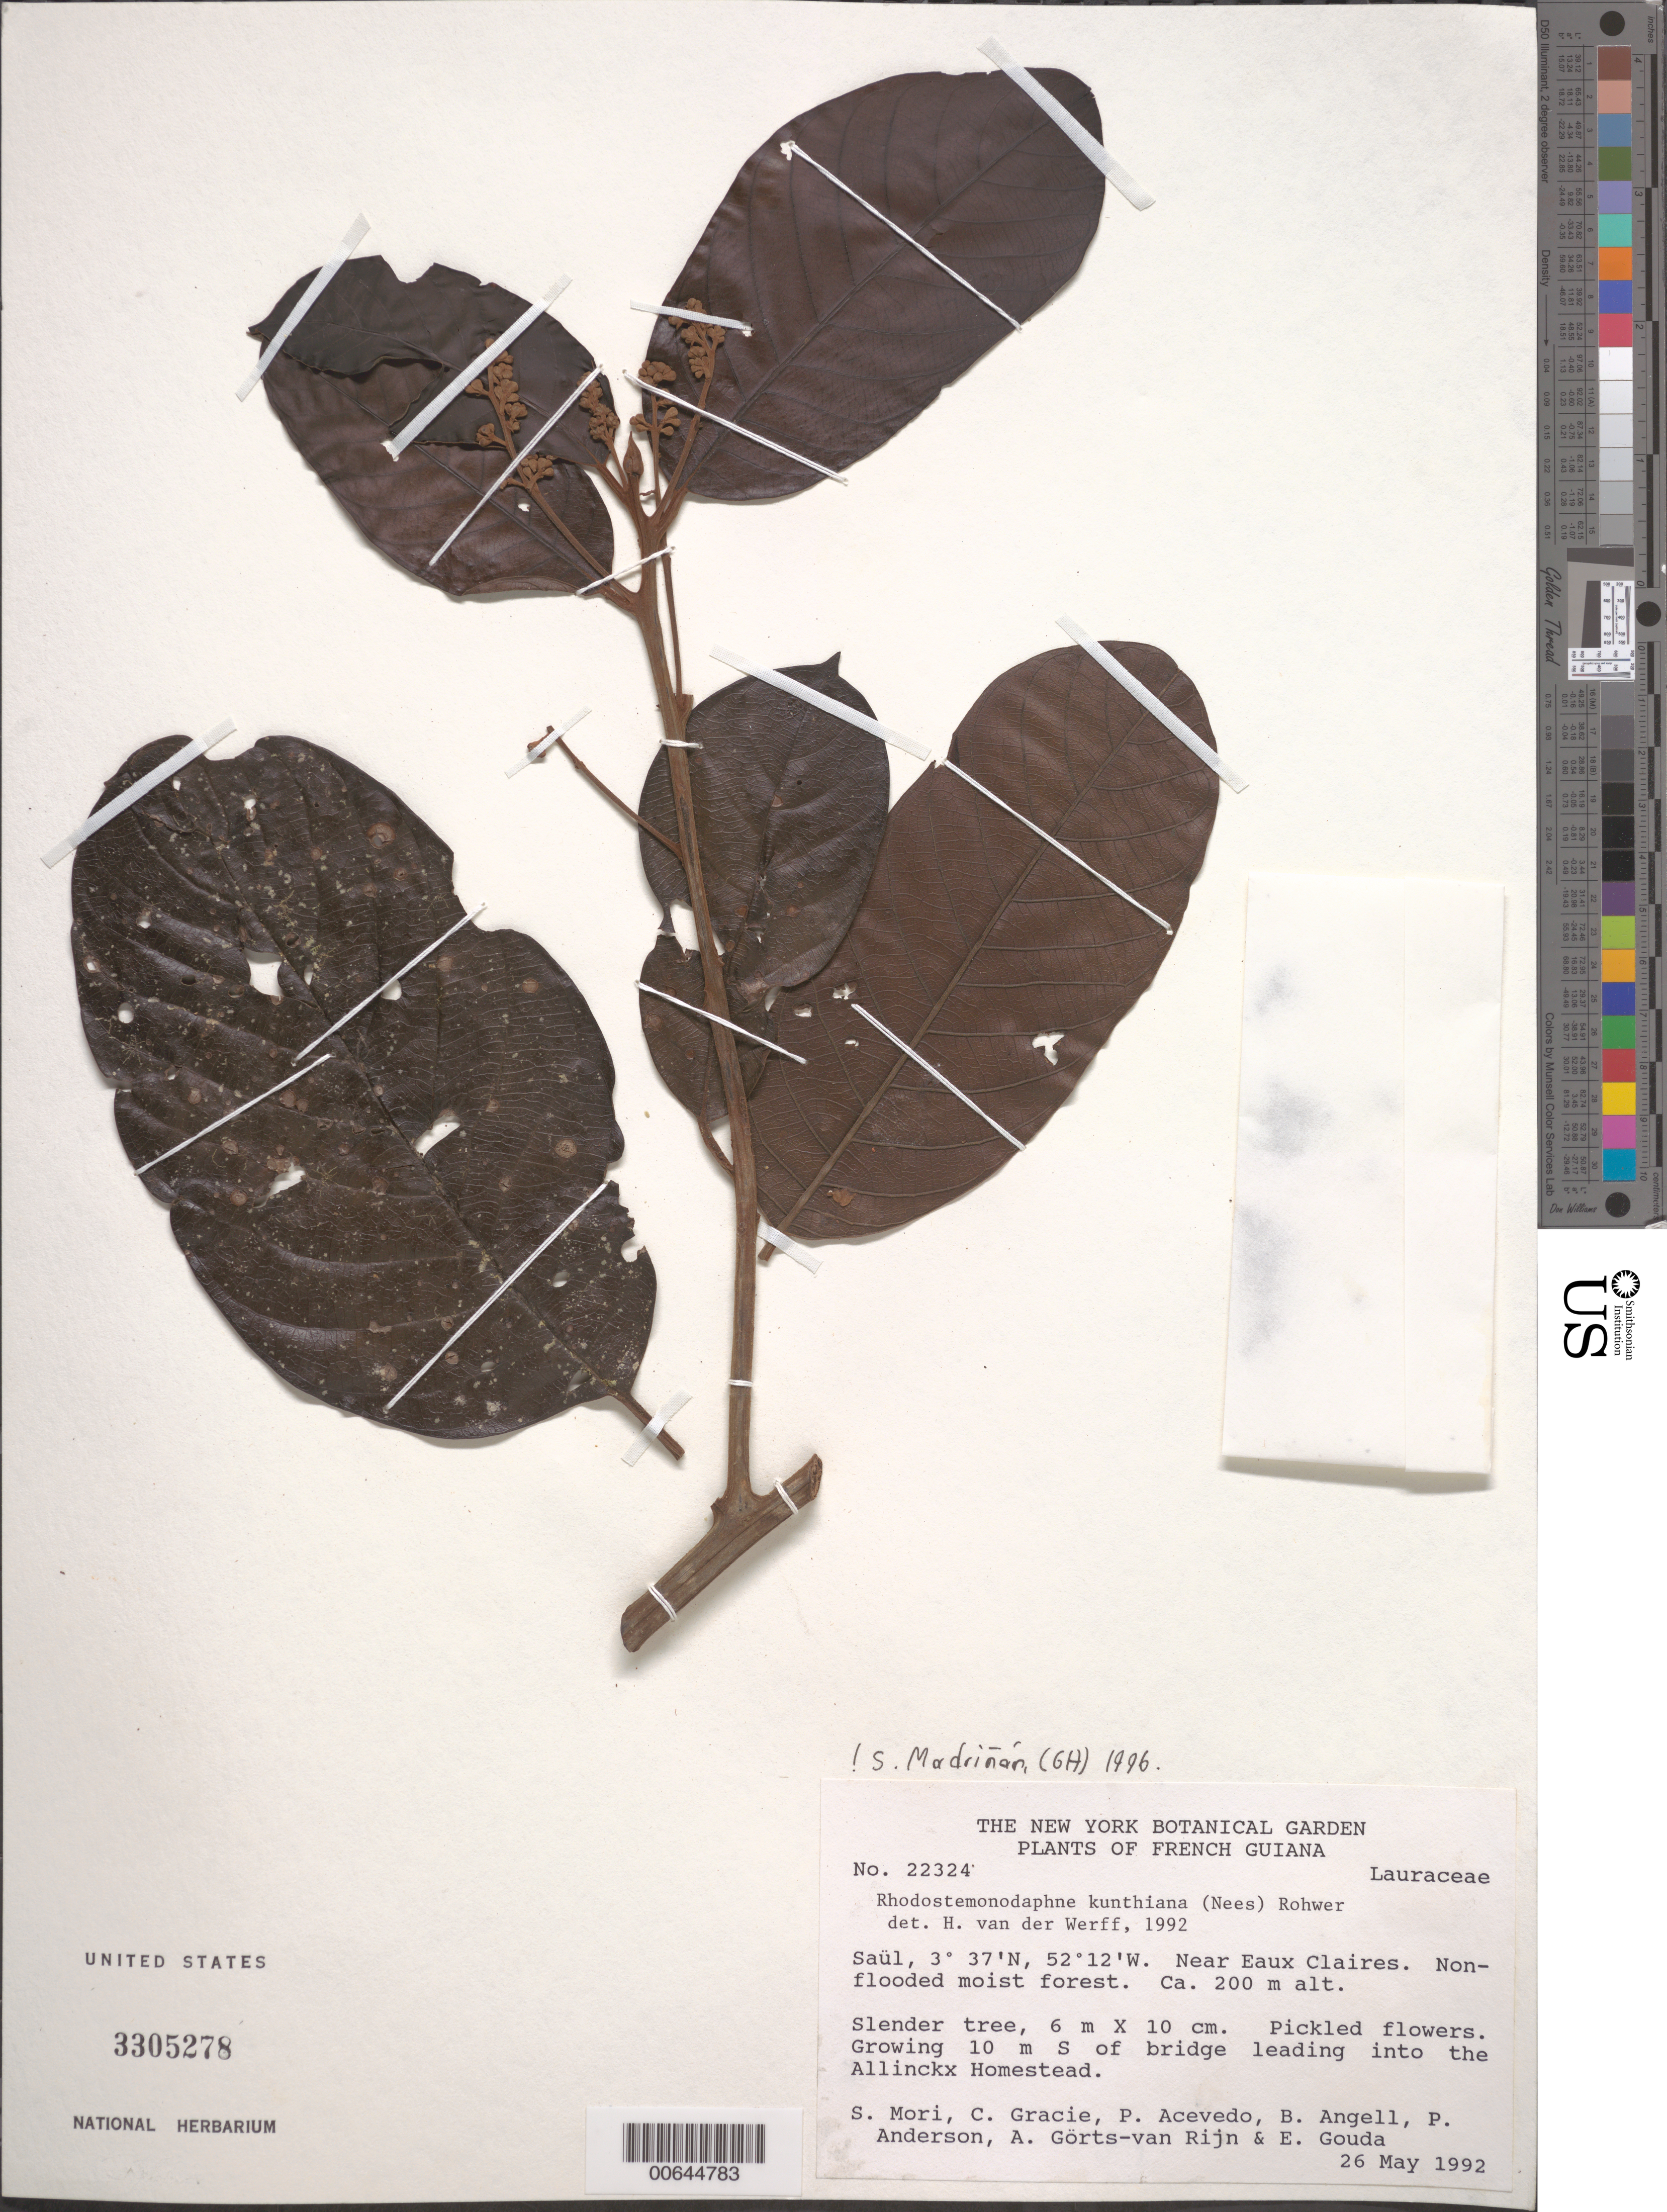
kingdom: Plantae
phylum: Tracheophyta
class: Magnoliopsida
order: Laurales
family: Lauraceae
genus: Rhodostemonodaphne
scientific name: Rhodostemonodaphne kunthiana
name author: (Nees) Rohwer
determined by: van der Werff, H., (MO), Missouri Botanical Garden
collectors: S. Mori, C. A. Gracie, P. Acevedo-Rodr., Bobbi Angell & P. Anderson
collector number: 22324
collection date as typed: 26-May-92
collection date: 1992-05-26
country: French Guiana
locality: Saül, near Eaux Claires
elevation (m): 200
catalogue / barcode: US 3305278